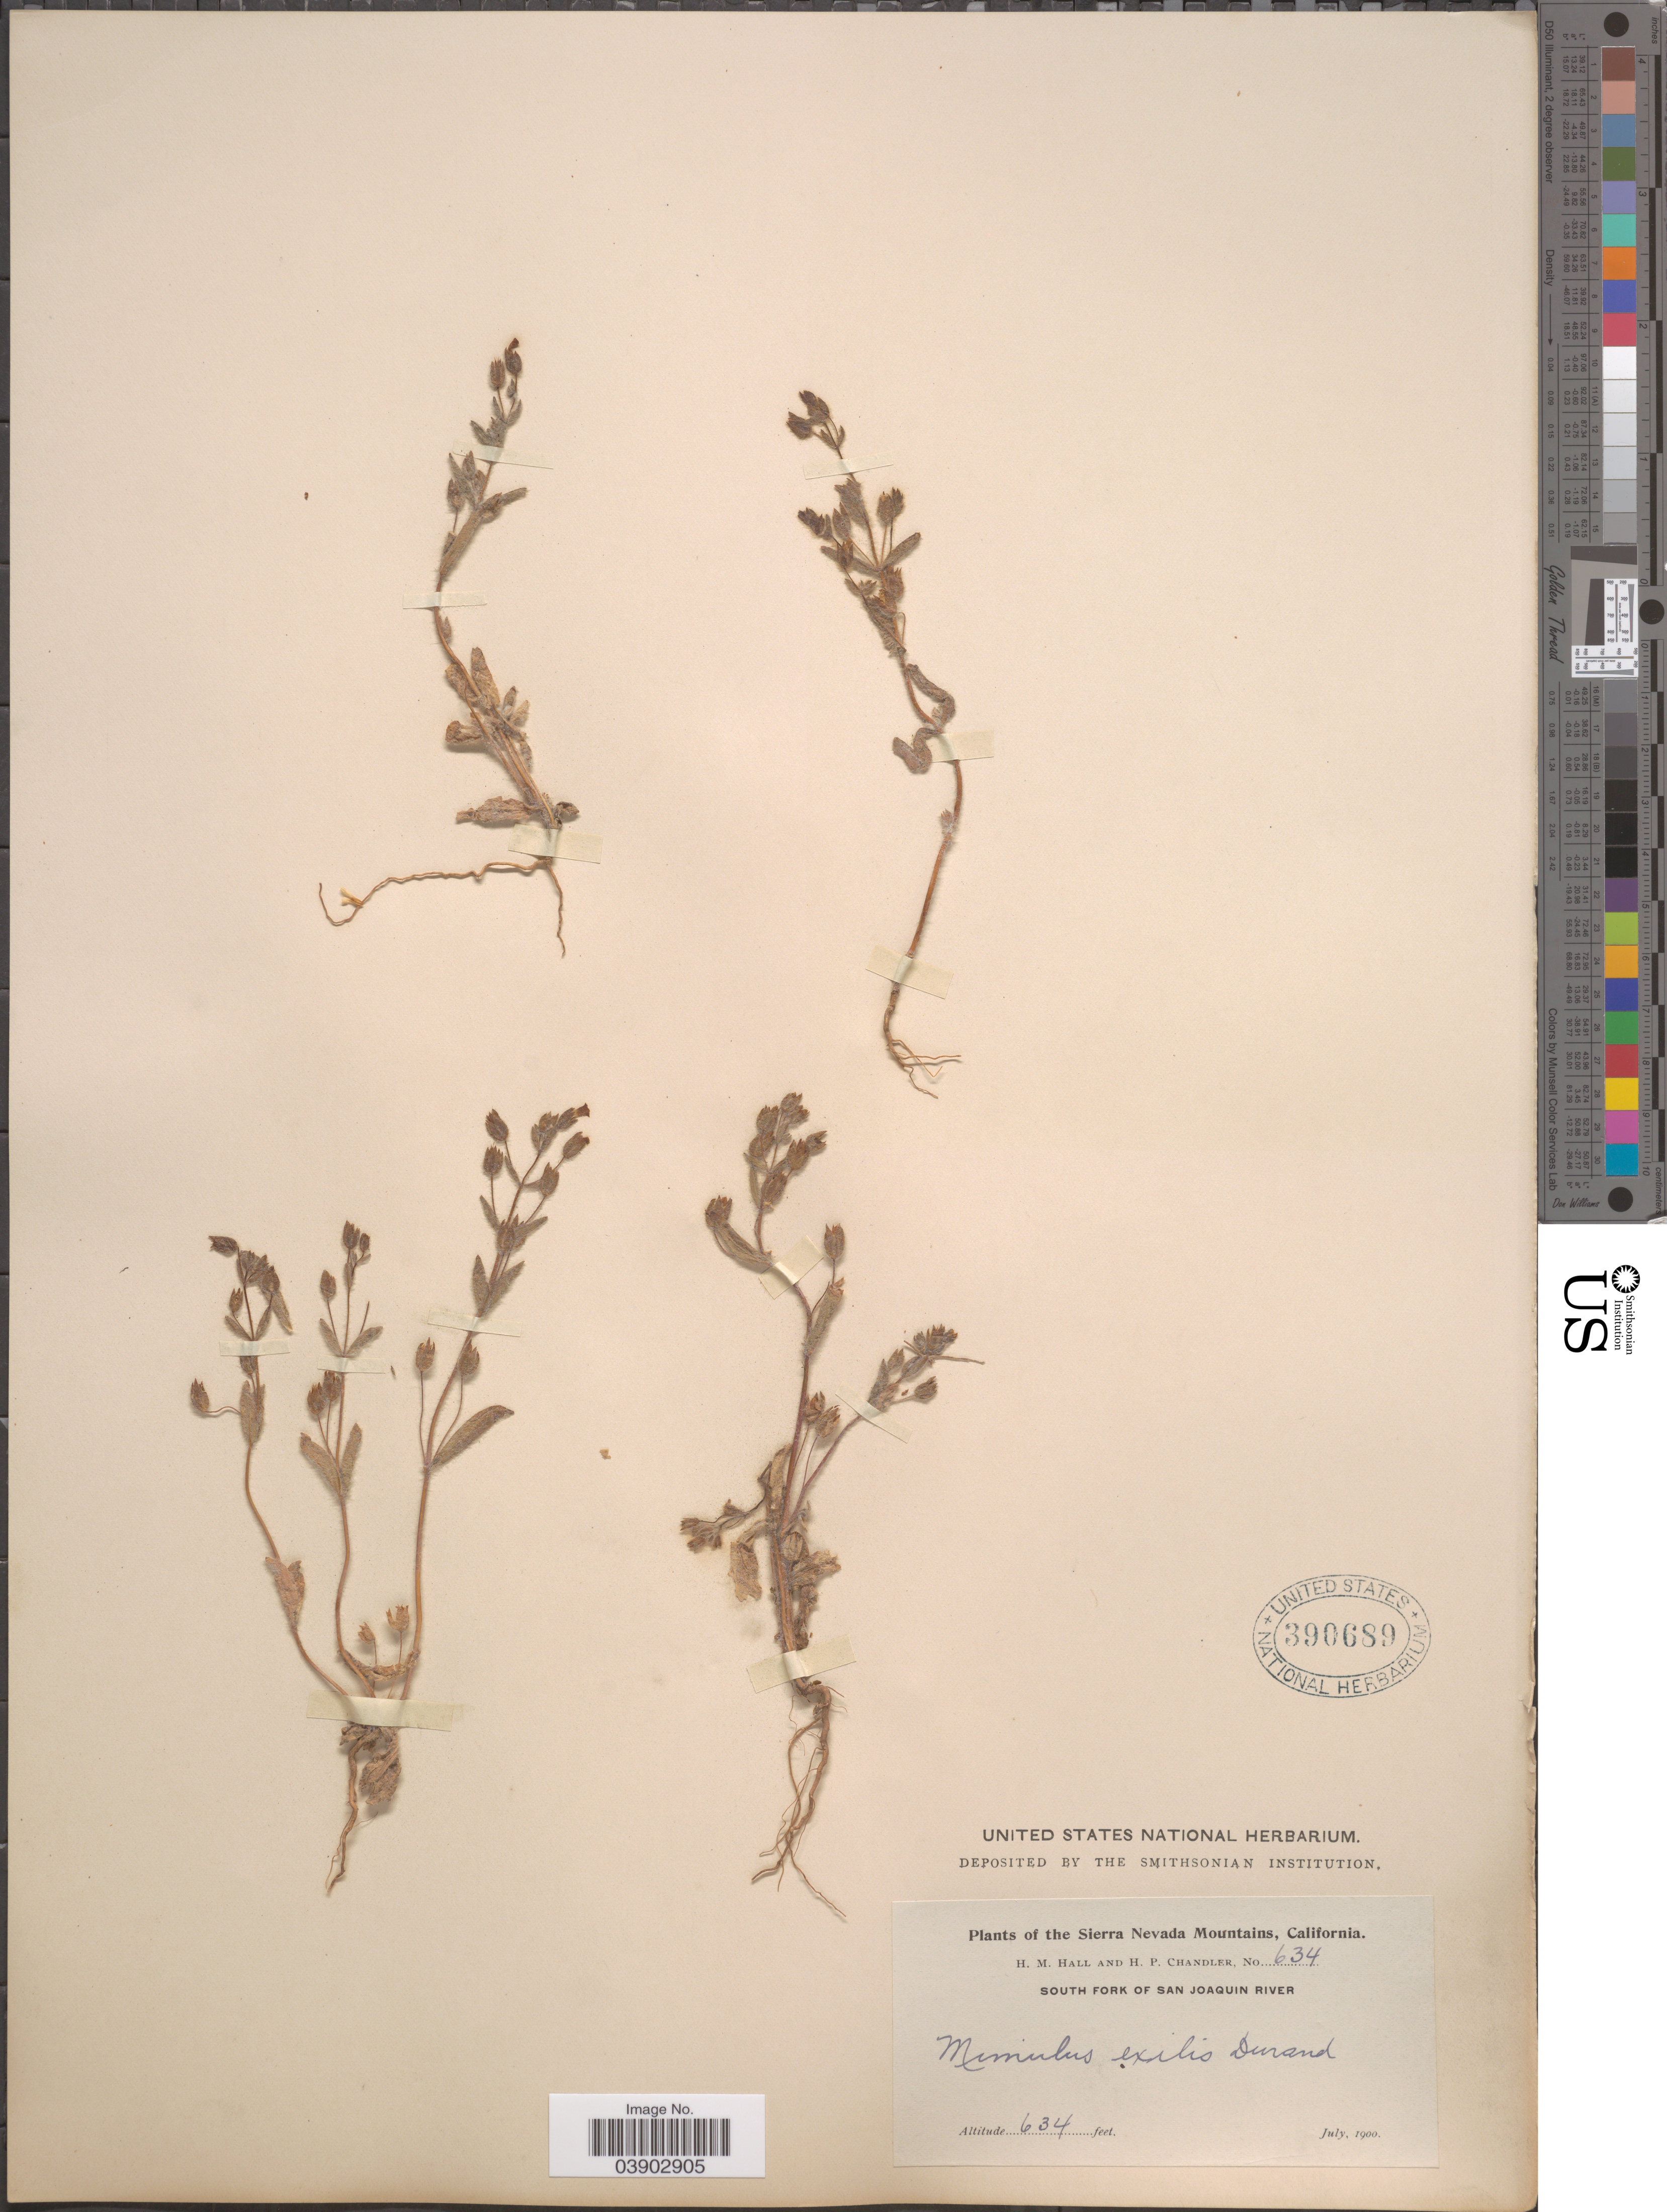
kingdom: Plantae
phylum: Tracheophyta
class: Magnoliopsida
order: Lamiales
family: Phrymaceae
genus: Mimetanthe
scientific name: Mimetanthe pilosa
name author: (Benth.) Greene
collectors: H. M. Hall & H. Chandler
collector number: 634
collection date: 1900-07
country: United States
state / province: California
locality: The Sierra Nevada Mountains. South Fork of San Joaquin River.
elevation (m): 193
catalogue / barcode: US 390689